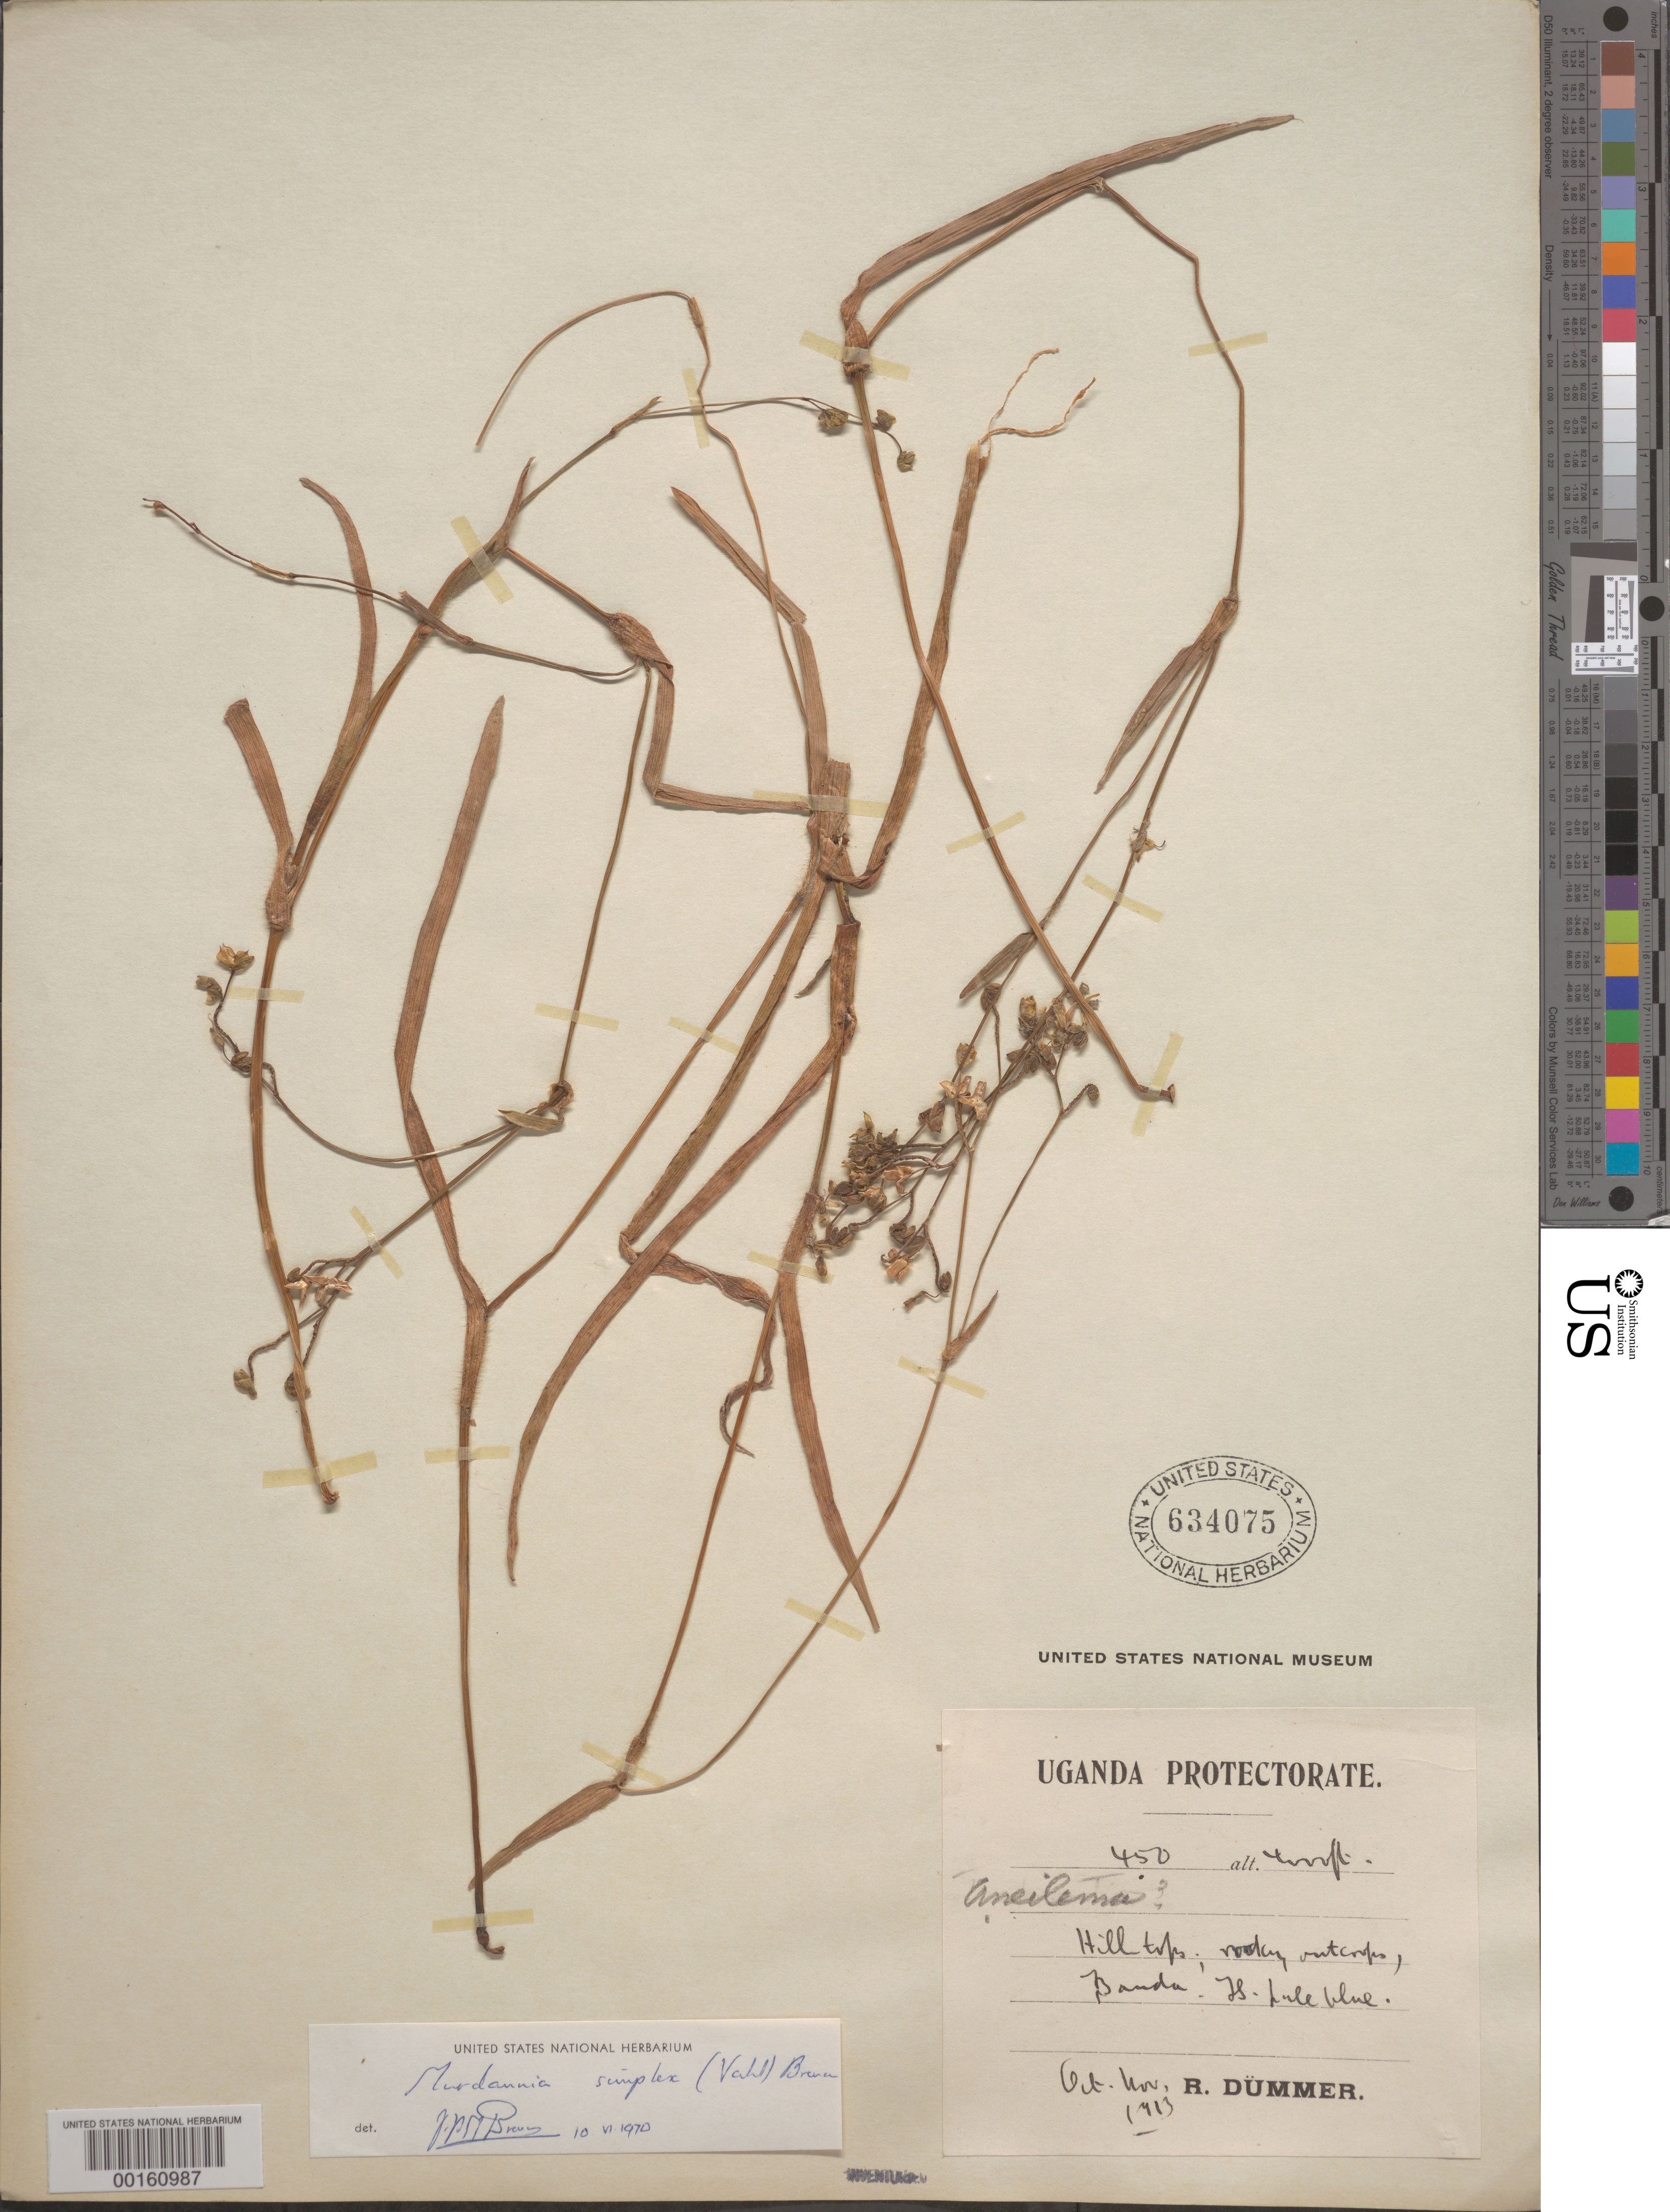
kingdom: Plantae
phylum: Tracheophyta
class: Liliopsida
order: Commelinales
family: Commelinaceae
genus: Murdannia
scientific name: Murdannia simplex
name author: (Vahl) Brenan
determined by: Brennan, J.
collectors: R. Dümmer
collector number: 450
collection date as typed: Oct 1913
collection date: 1913-10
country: Uganda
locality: Banda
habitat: Hill top; rocky outcrop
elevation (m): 1220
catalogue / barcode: US 634075